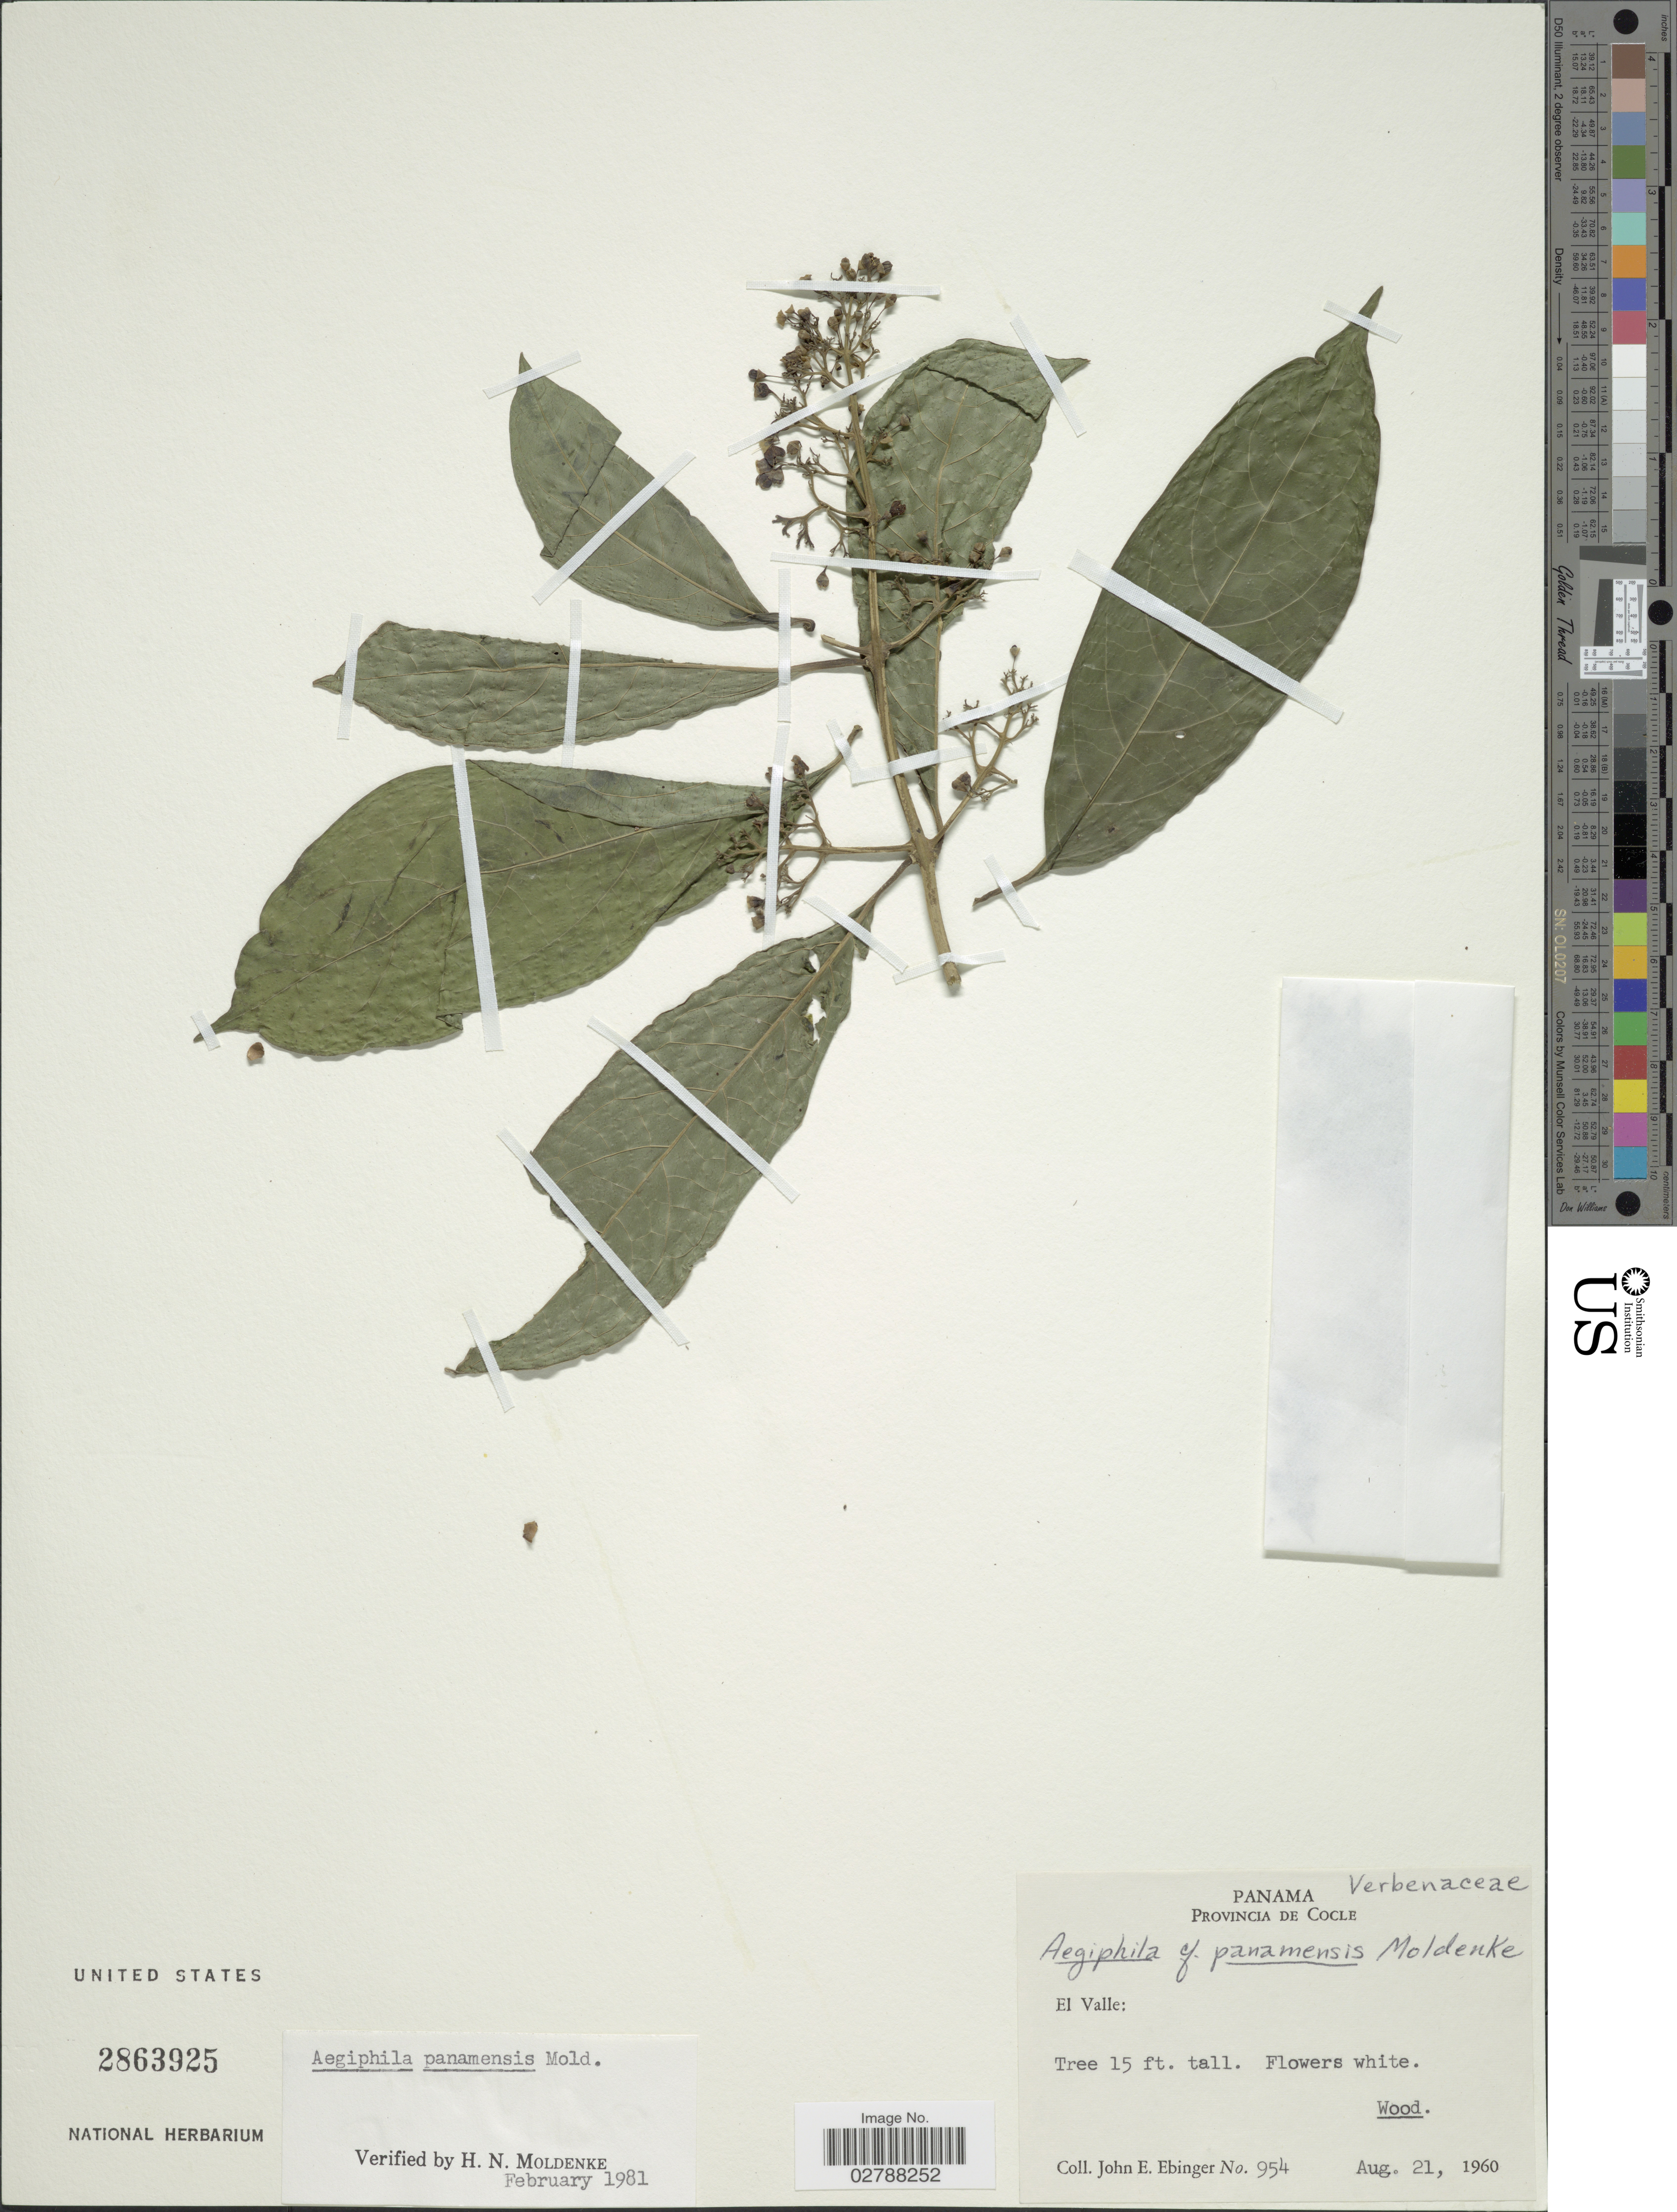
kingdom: Plantae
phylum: Tracheophyta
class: Magnoliopsida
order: Lamiales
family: Lamiaceae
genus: Aegiphila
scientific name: Aegiphila panamensis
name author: Moldenke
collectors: J. Ebinger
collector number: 954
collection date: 1960-08-21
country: Panama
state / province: Coclé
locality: Provincia de Cocle. El Valle.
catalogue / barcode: US 2863925